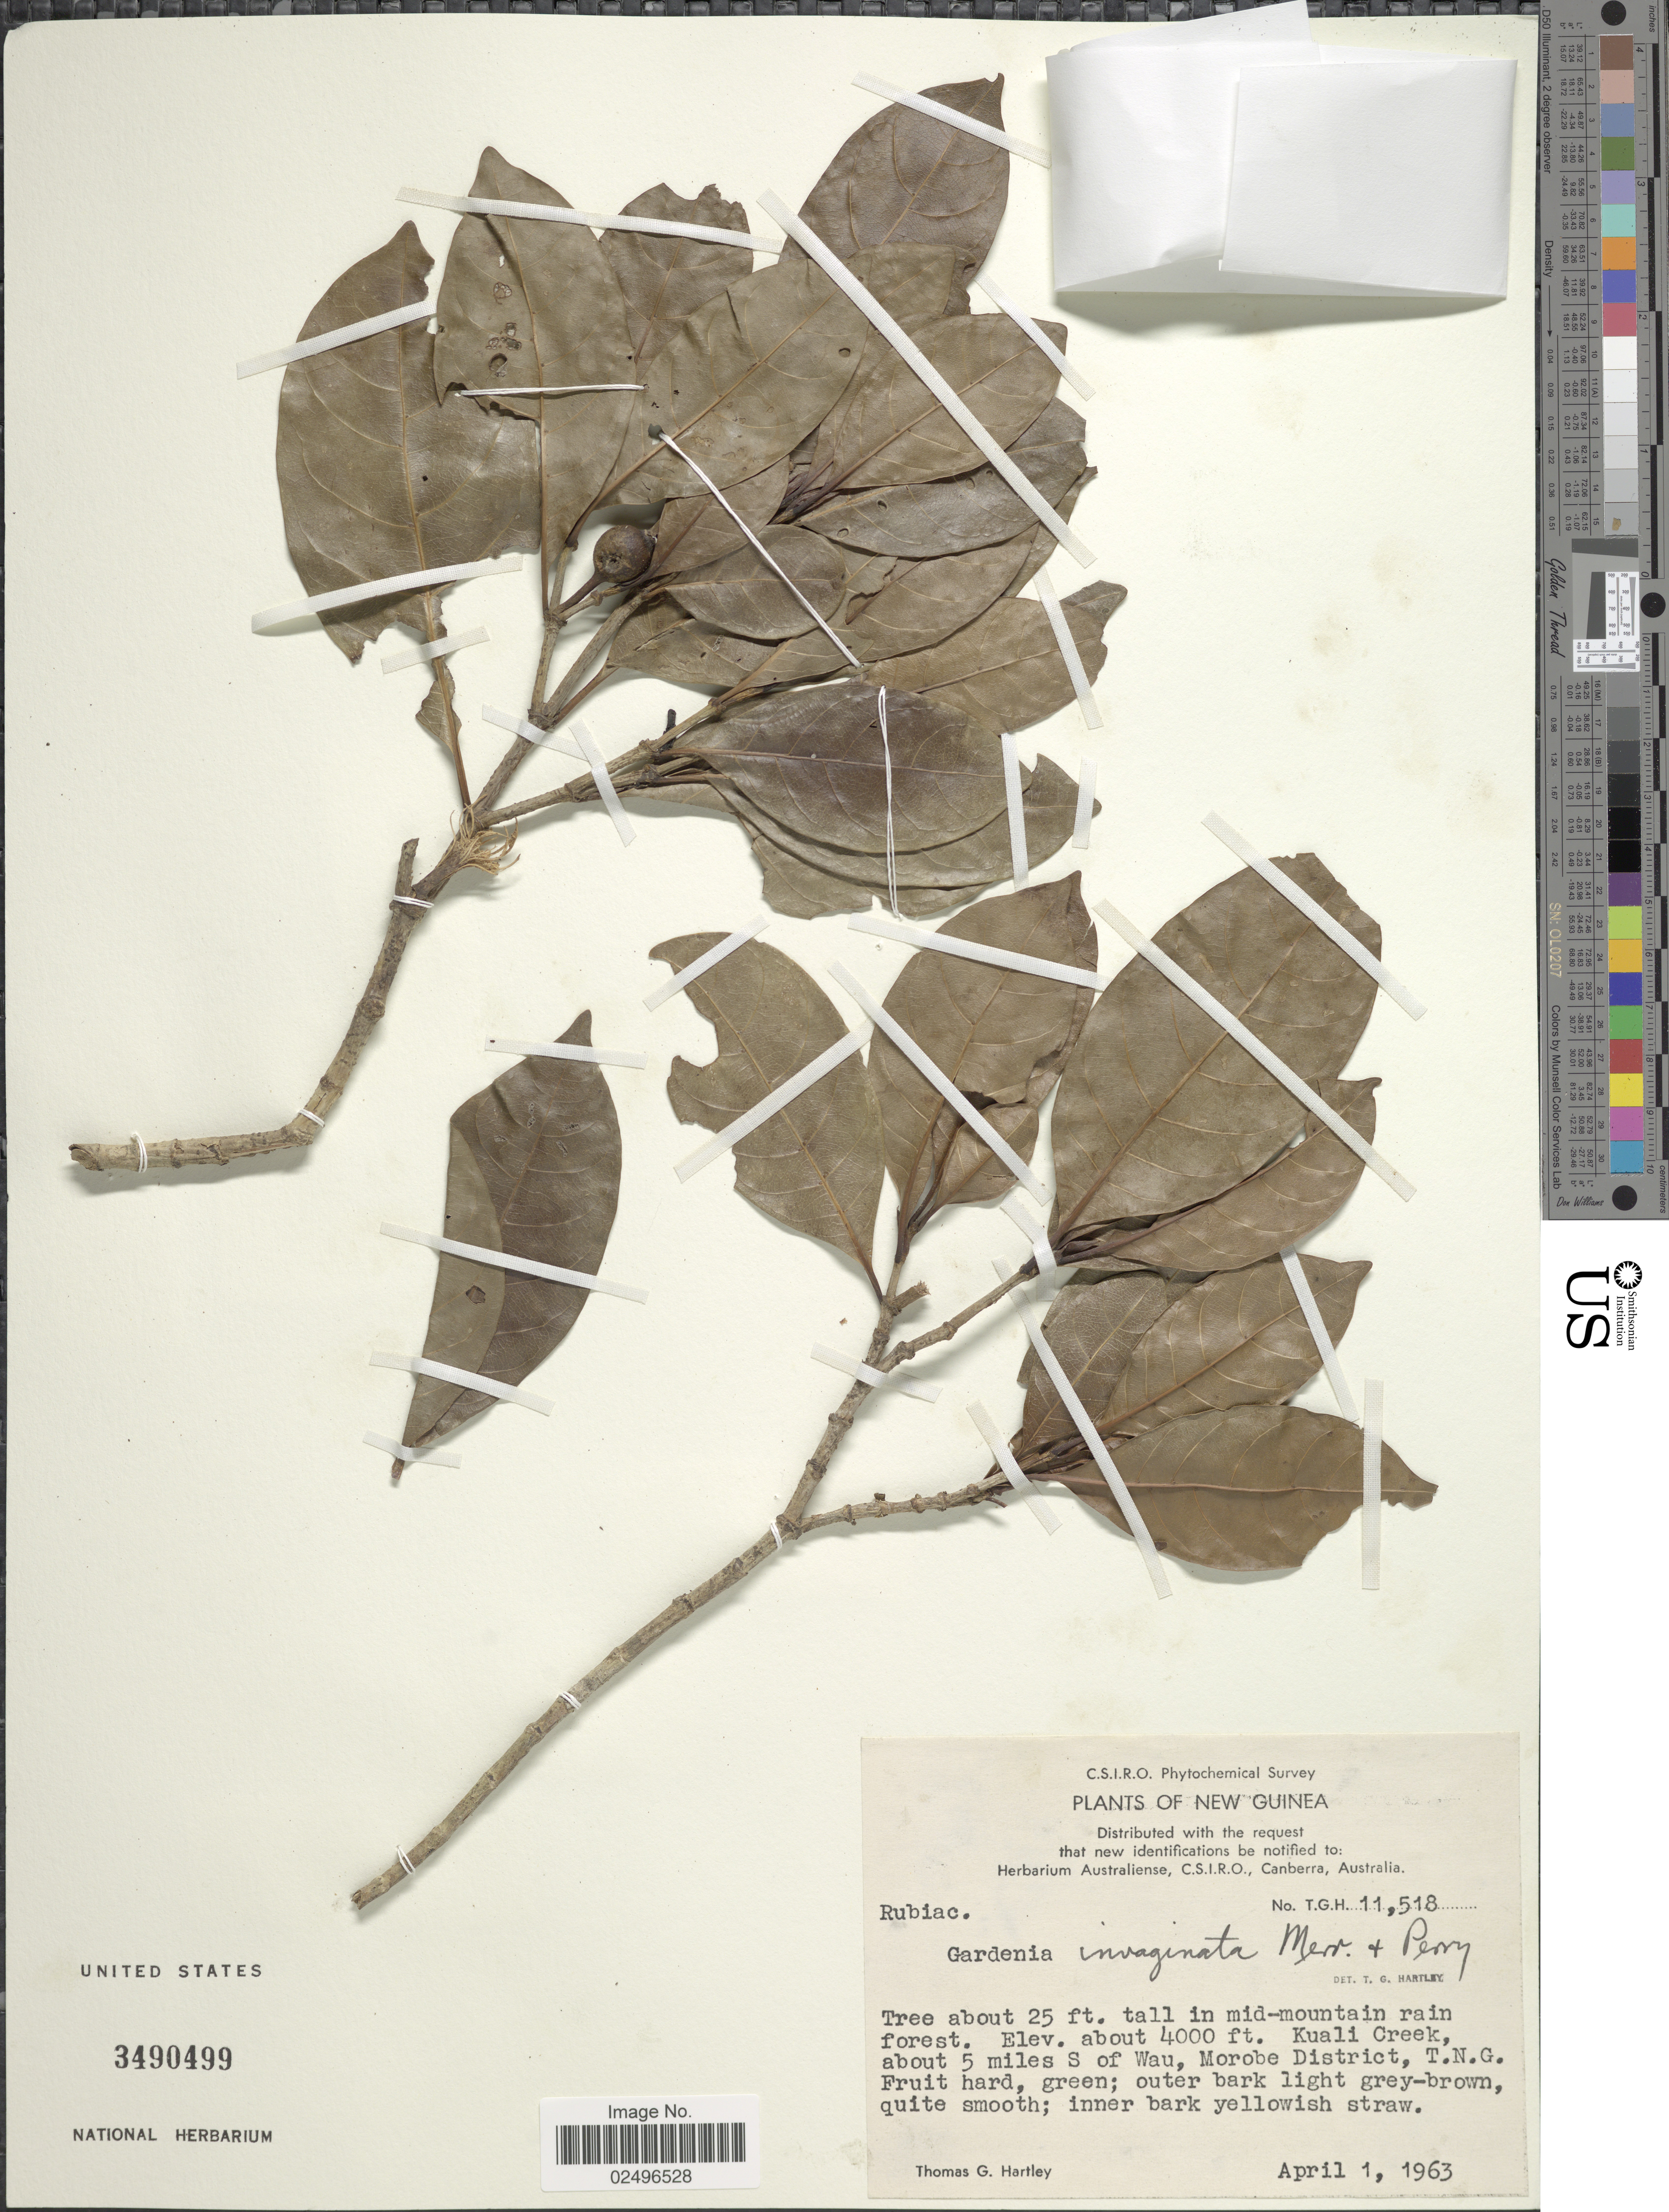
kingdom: Plantae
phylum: Tracheophyta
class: Magnoliopsida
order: Gentianales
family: Rubiaceae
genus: Gardenia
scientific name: Gardenia invaginata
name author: Merr. & L.M. Perry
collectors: T. G. Hartley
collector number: T.G.H. 11518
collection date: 1963-04-01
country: Papua New Guinea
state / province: Morobe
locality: New Guinea, Kuali Creek, about 5 miles S of Wau, Morobe District, T.N.G.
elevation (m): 1219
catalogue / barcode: US 3490499